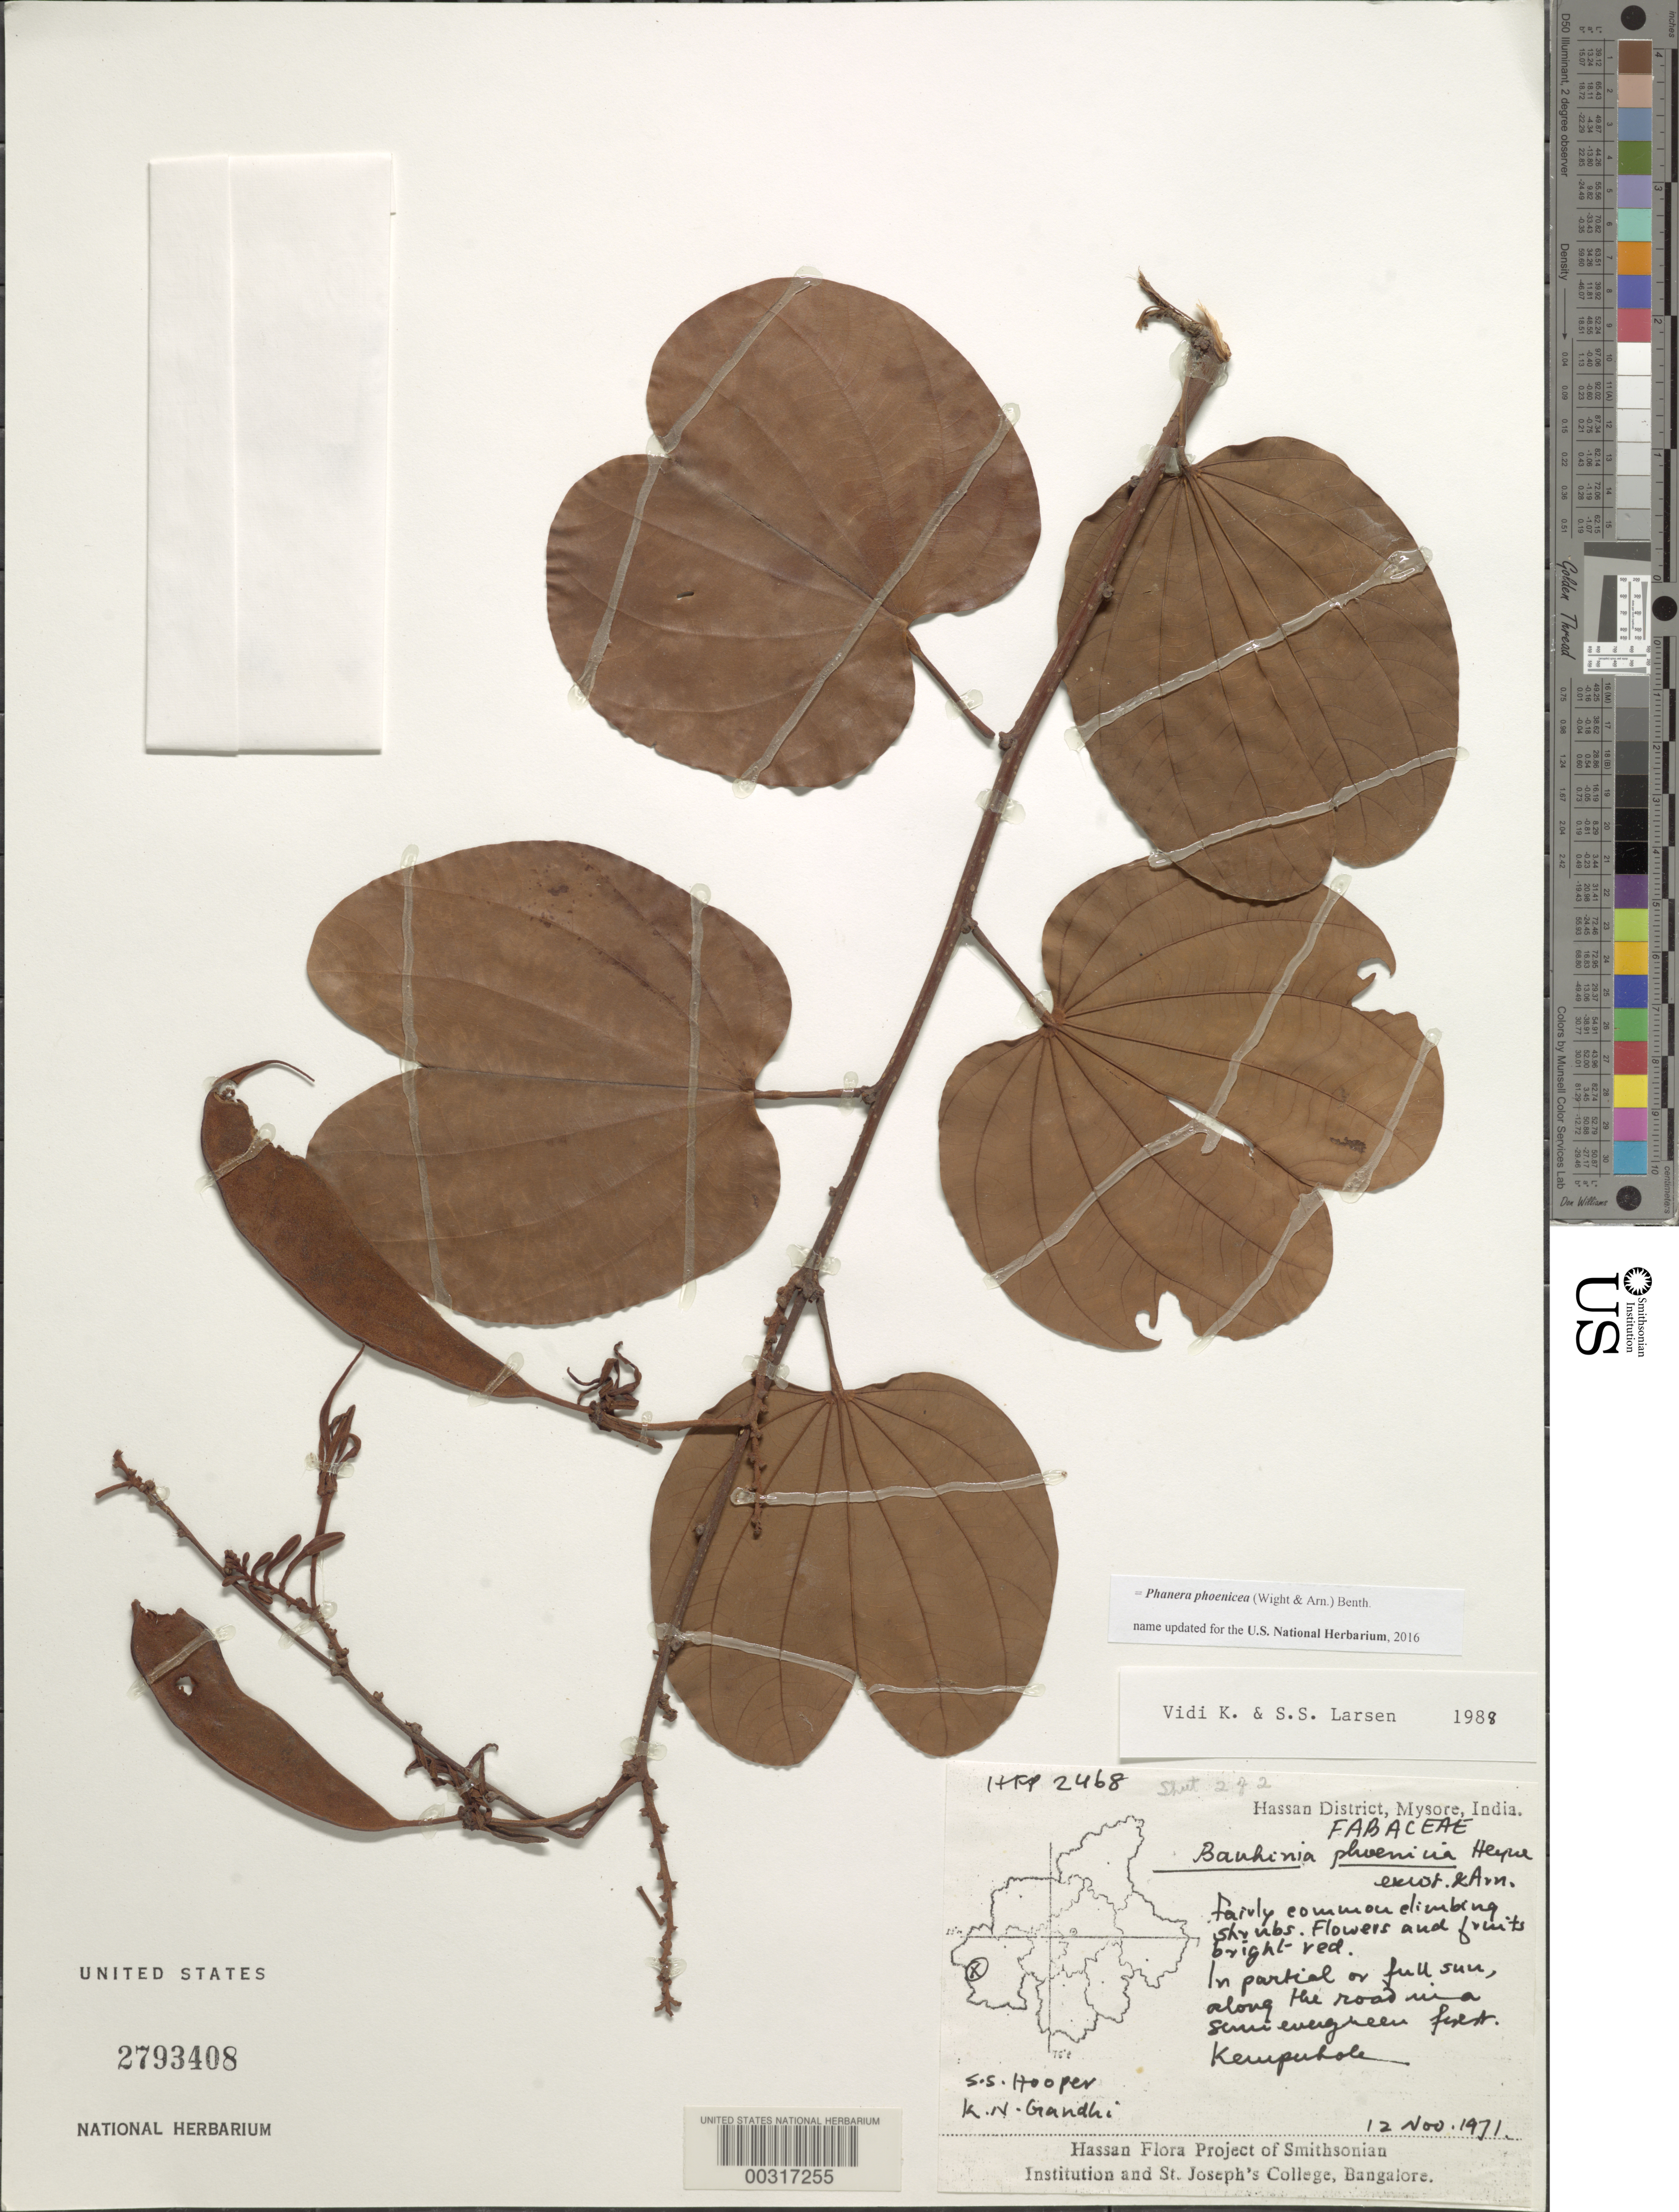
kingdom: Plantae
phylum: Tracheophyta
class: Magnoliopsida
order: Fabales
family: Fabaceae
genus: Phanera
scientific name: Phanera phoenicea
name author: Benth.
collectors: S. S. Hooper & K. N. Gandhi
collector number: Hfp2468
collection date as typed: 12 Nov 1971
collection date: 1971-11-12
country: India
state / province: Karnataka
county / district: Hassan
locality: Kempuhole, mysore state [mysore state = karnataka.]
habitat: In partial or full sun, along road in a semi-evergreen forest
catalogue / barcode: US 2793408